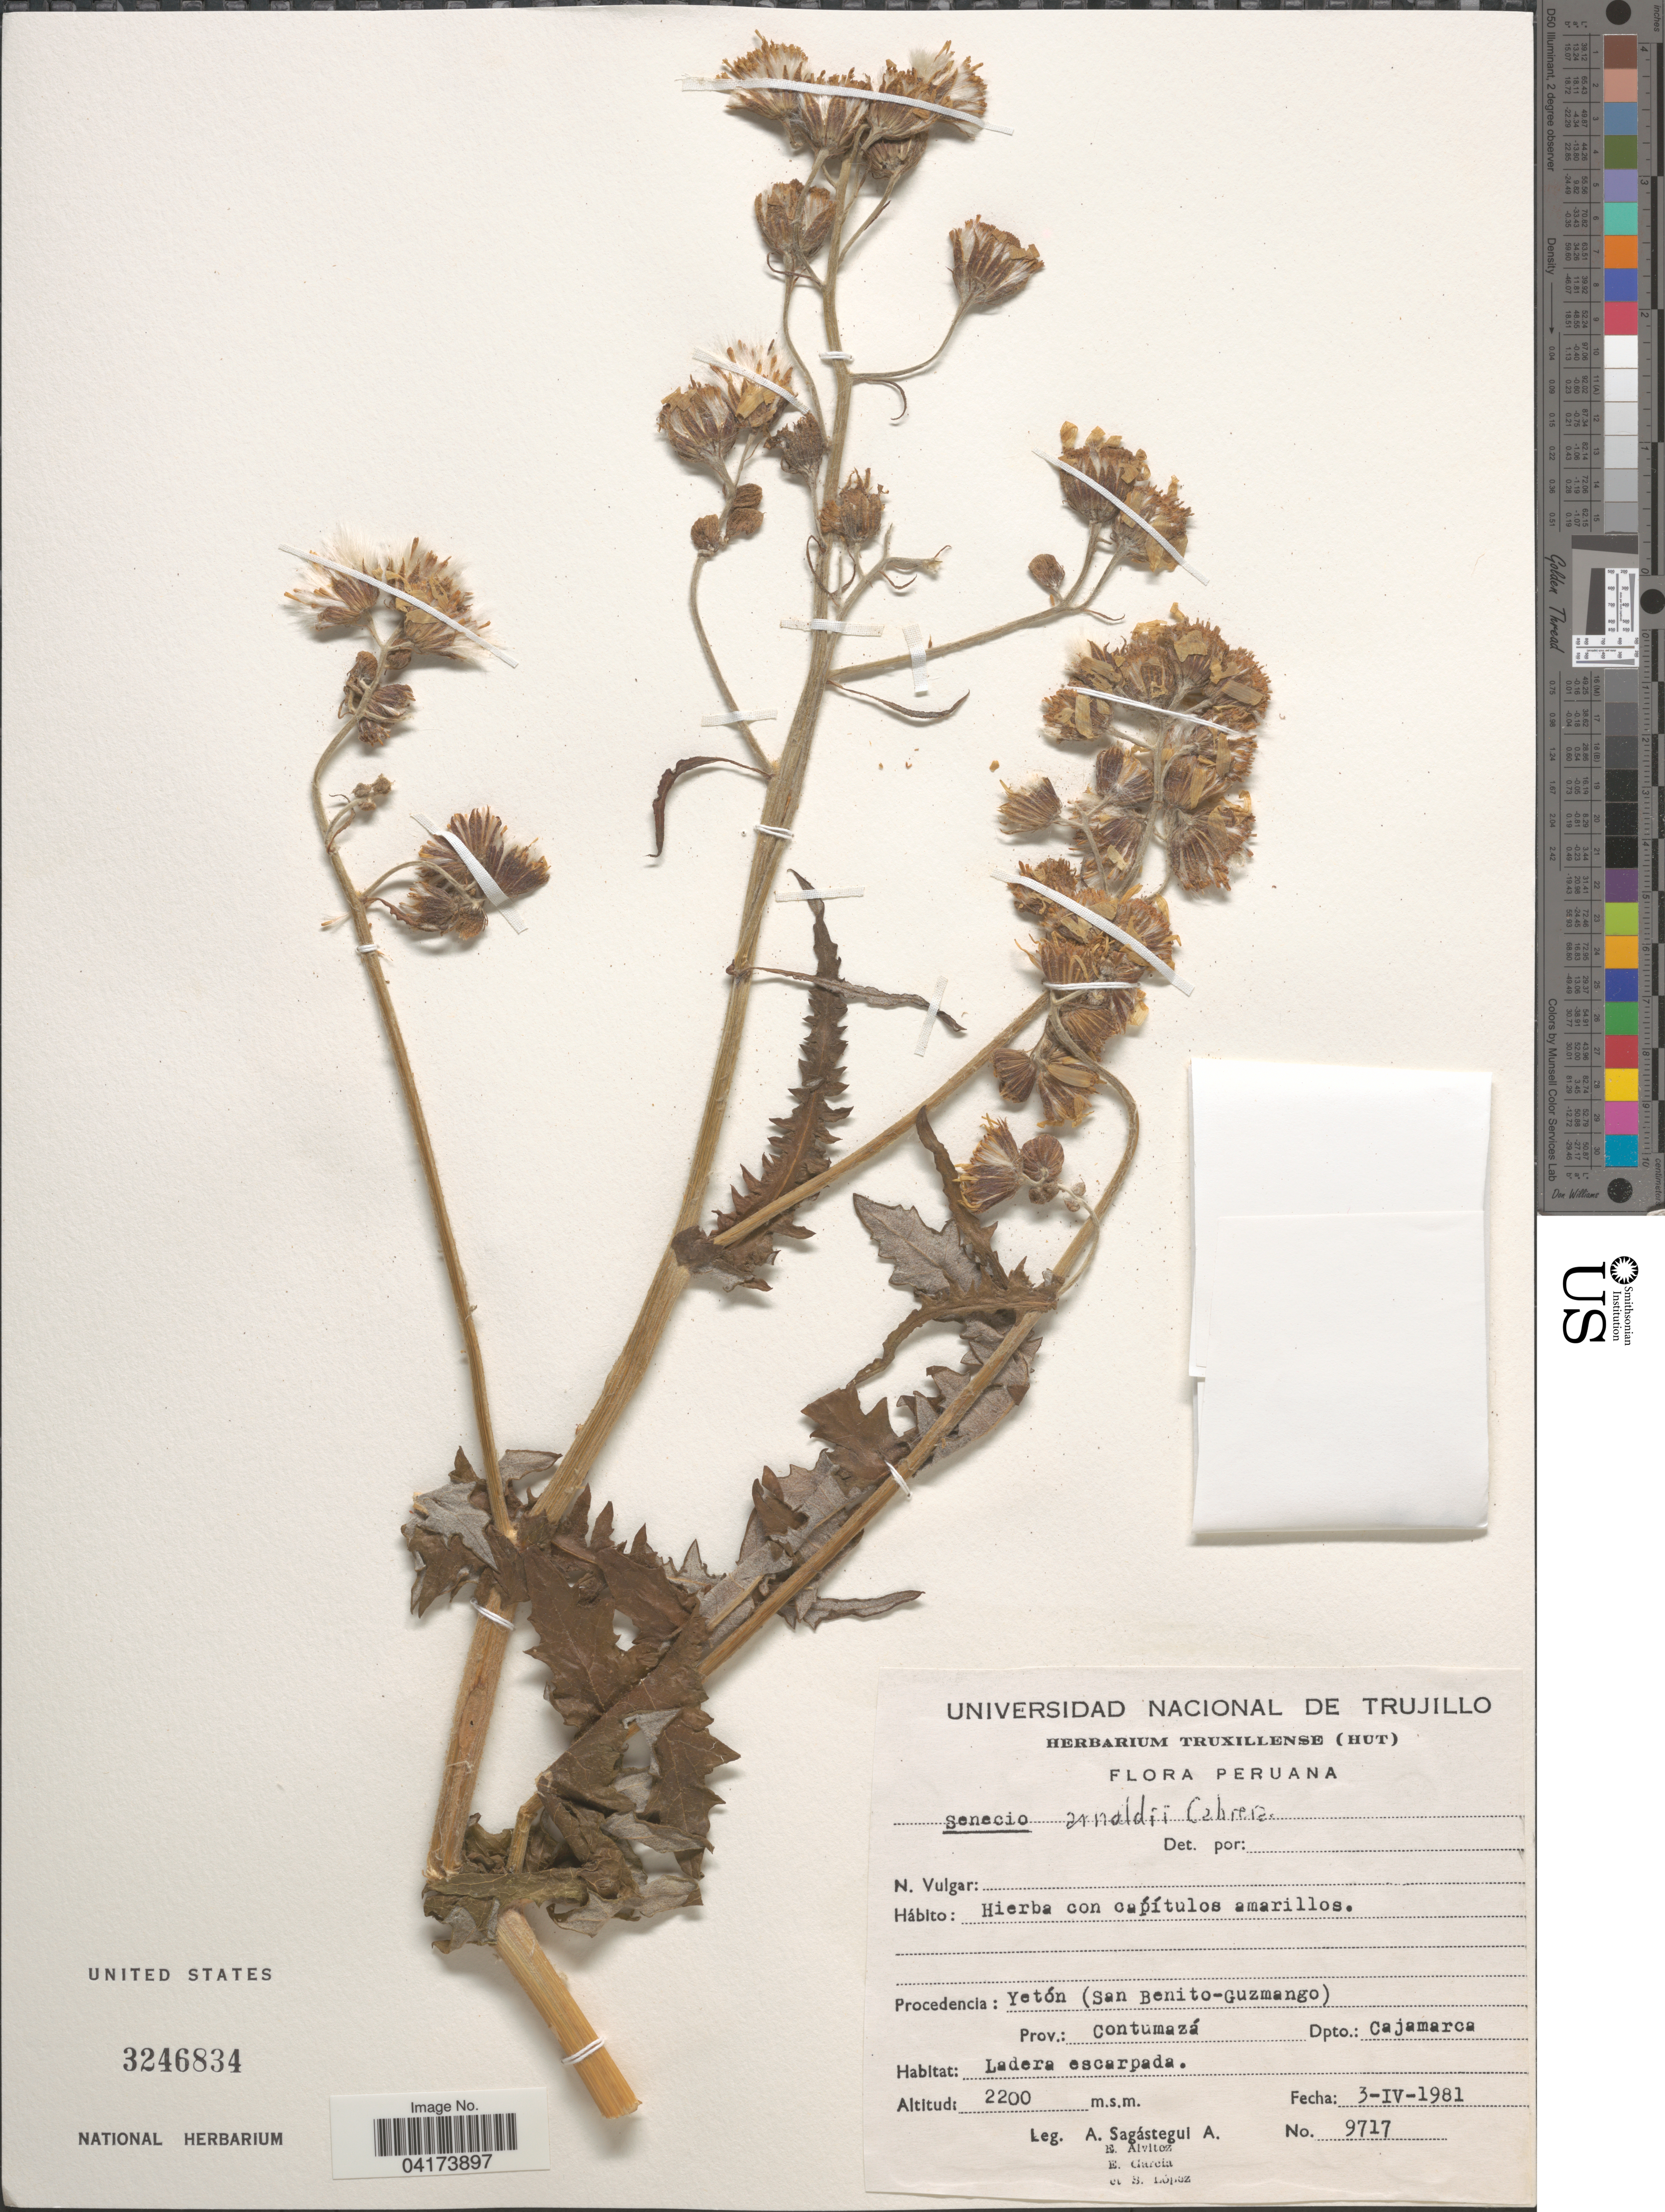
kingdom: Plantae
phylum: Tracheophyta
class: Magnoliopsida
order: Asterales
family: Asteraceae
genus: Senecio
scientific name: Senecio arnaldii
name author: Cabrera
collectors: A. Sagástegui A., E. Alvitez I., E. Garcia & S. Lopez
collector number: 9717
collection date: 1981-04-03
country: Peru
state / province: Cajamarca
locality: Yetón (San Benito-Guzmango). Prov.: Contumazá. Dpto.: Cajamarca.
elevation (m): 2200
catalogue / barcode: US 3246834